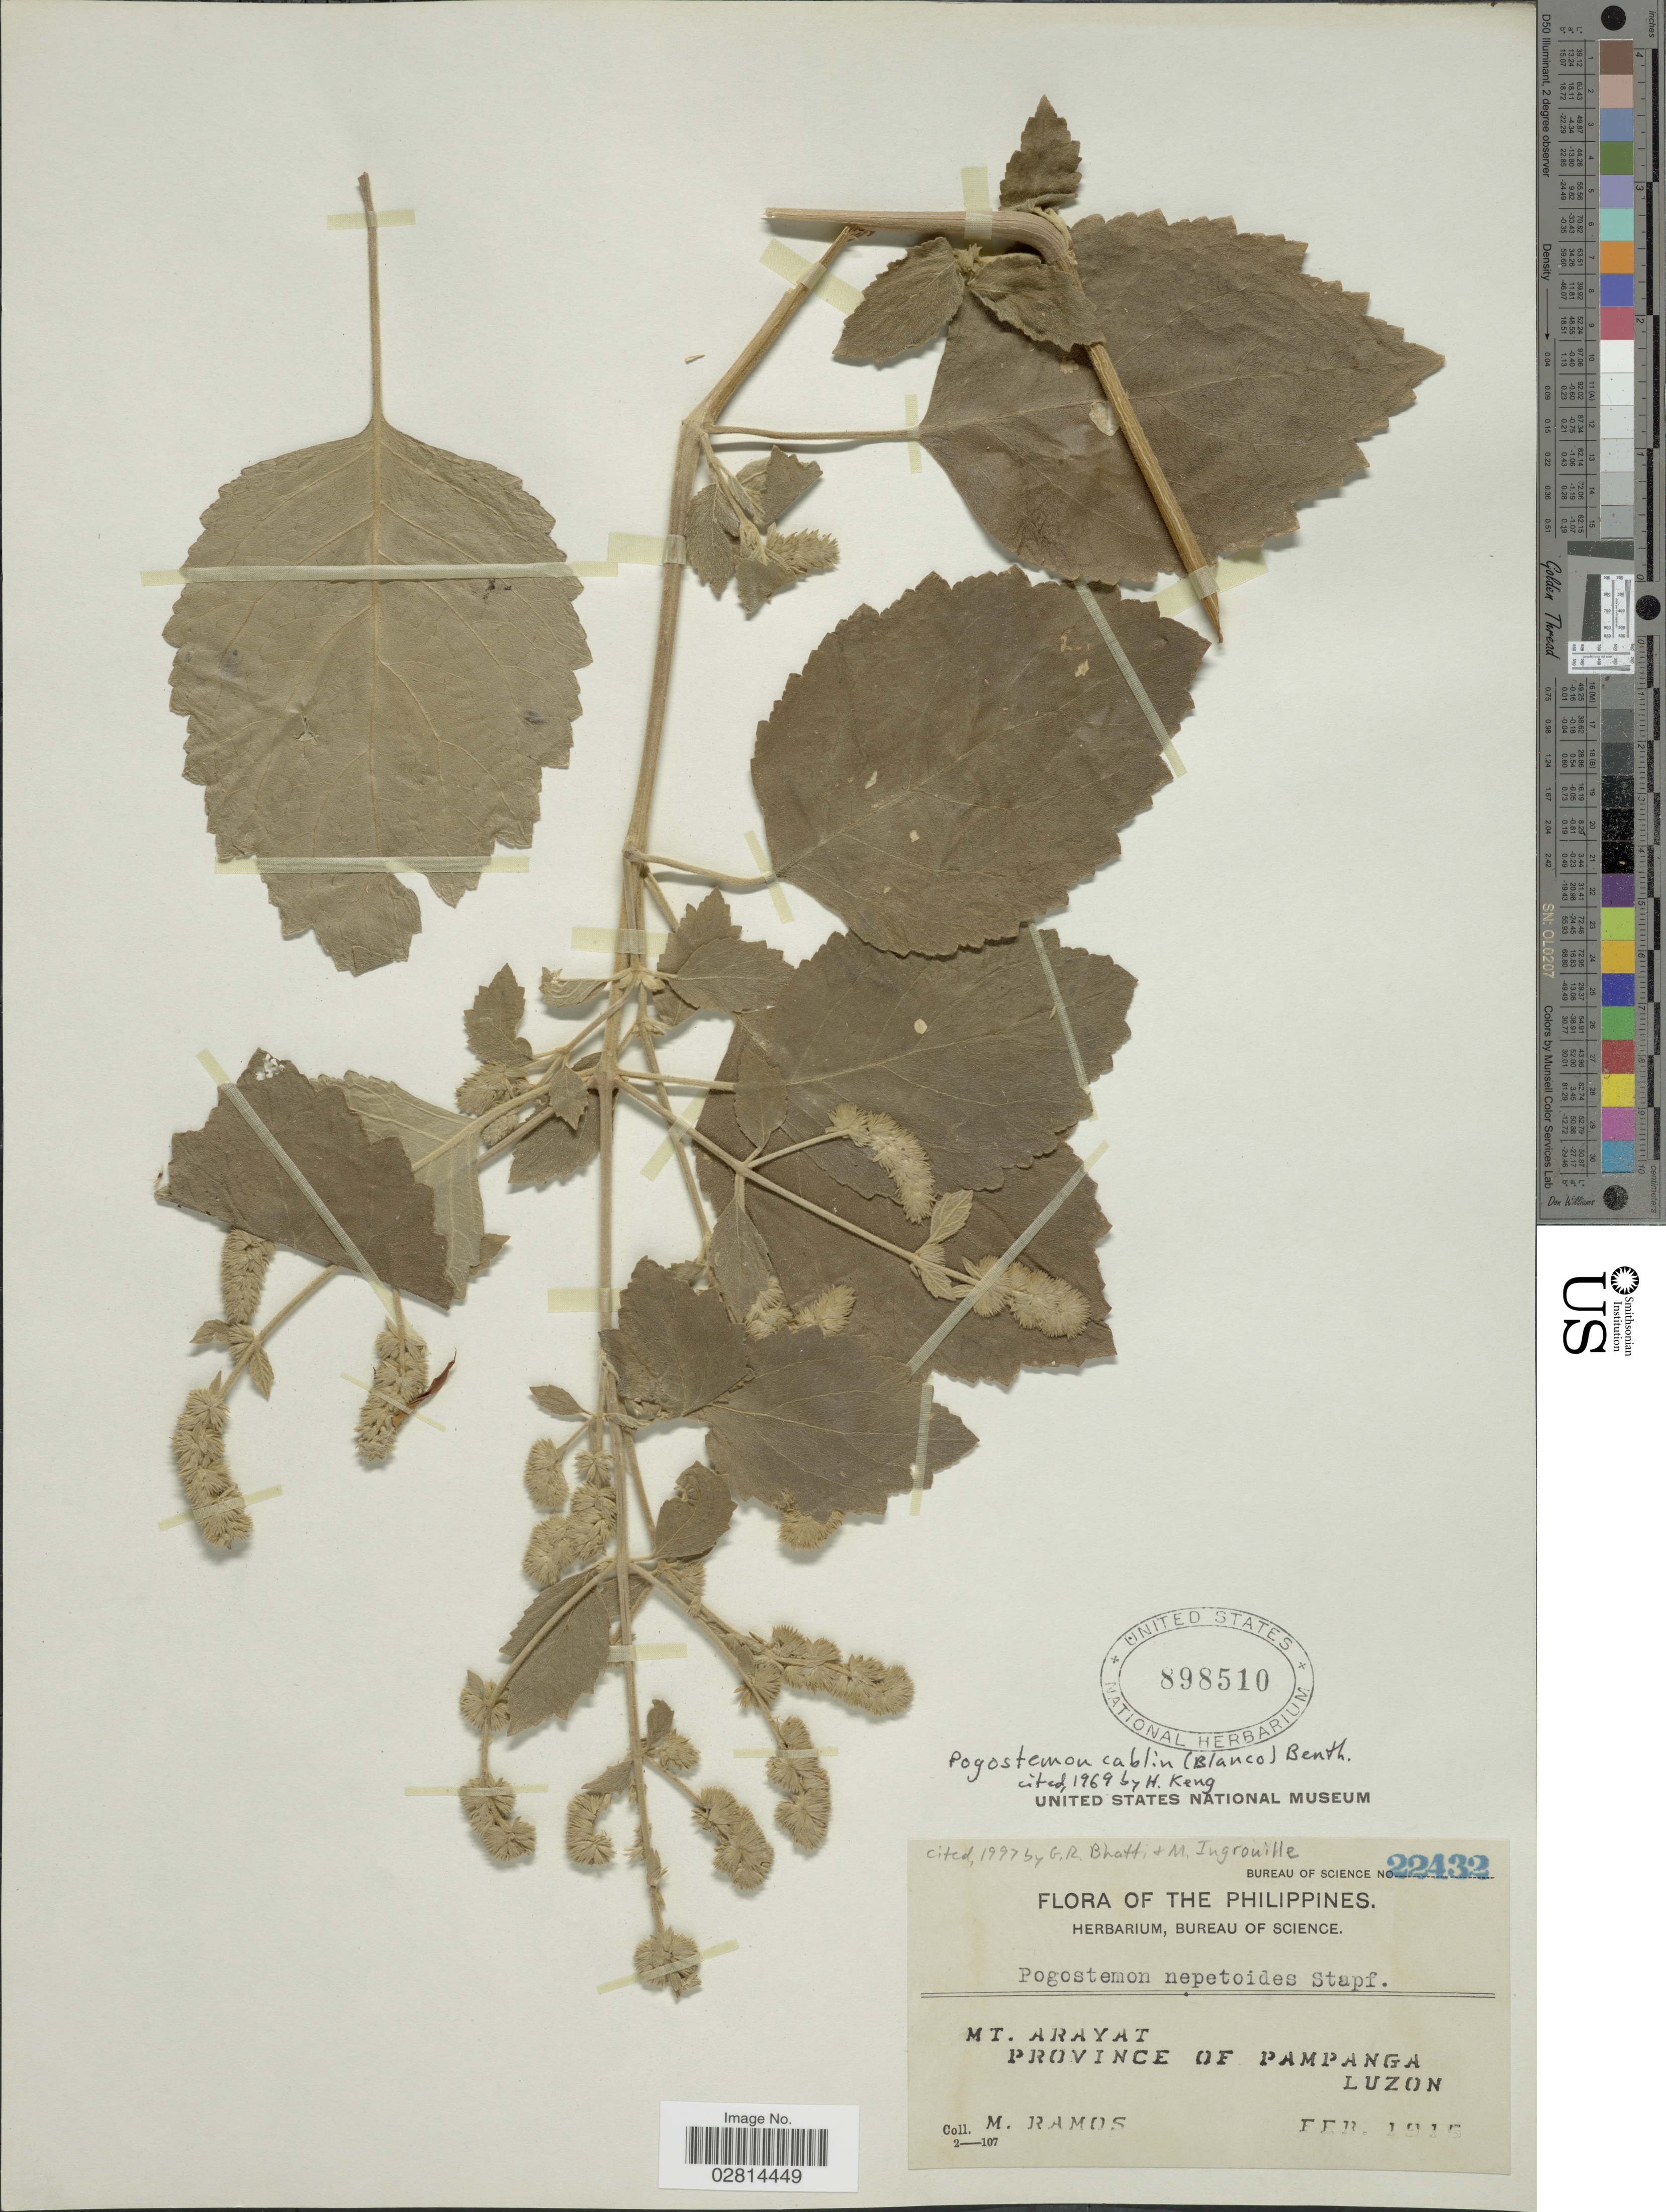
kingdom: Plantae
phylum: Tracheophyta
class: Magnoliopsida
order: Lamiales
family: Lamiaceae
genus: Pogostemon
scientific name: Pogostemon nepetoides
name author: Stapf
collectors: M. Ramos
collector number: Bureau of Science 22432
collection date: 1915-02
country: Philippines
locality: Mt. Arayat. Province of Pampanga. Luzon.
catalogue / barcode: US 898510